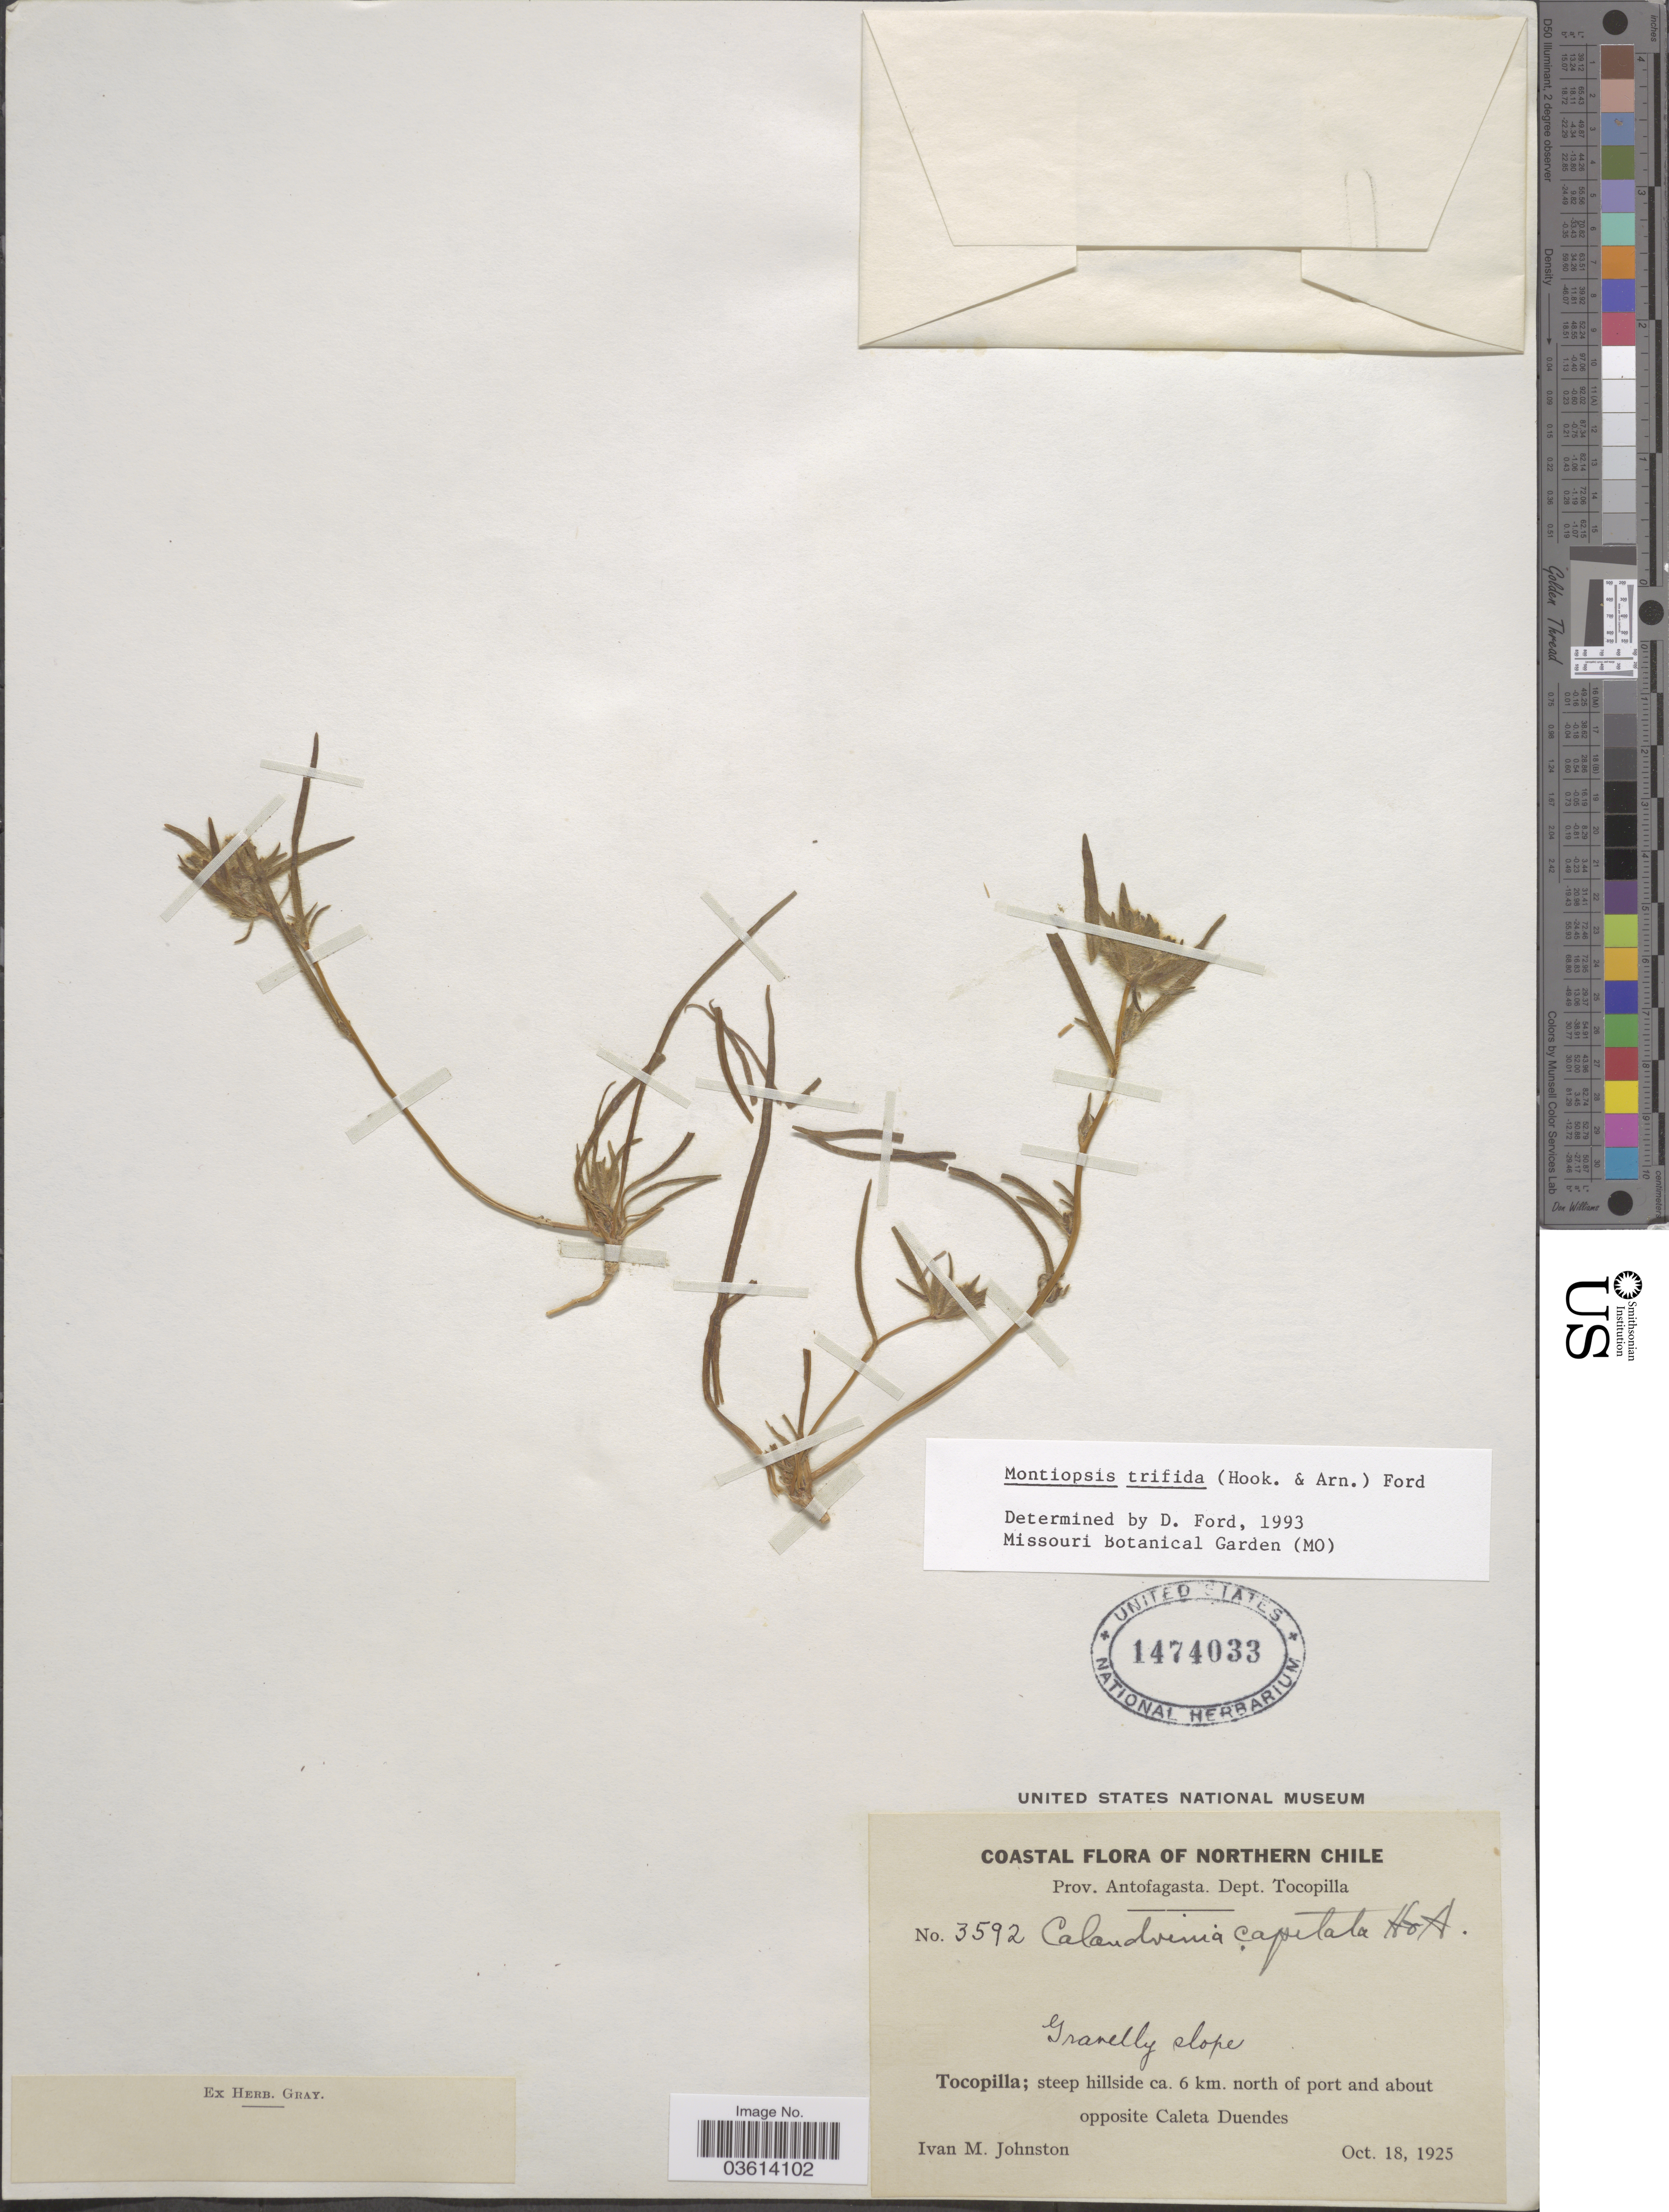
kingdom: Plantae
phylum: Tracheophyta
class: Magnoliopsida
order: Caryophyllales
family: Montiaceae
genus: Montiopsis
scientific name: Montiopsis trifida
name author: (Hook. & Arn.) D.I. Ford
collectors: I.M. Johnston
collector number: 3592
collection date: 1925-10-18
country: Chile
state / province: Antofagasta (II)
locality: Northern Chile. Dept. Tocopilla. Tocopilla; steep hillside ca. 6 km. north of port and about opposite Caleta Duendes.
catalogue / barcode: US 1474033